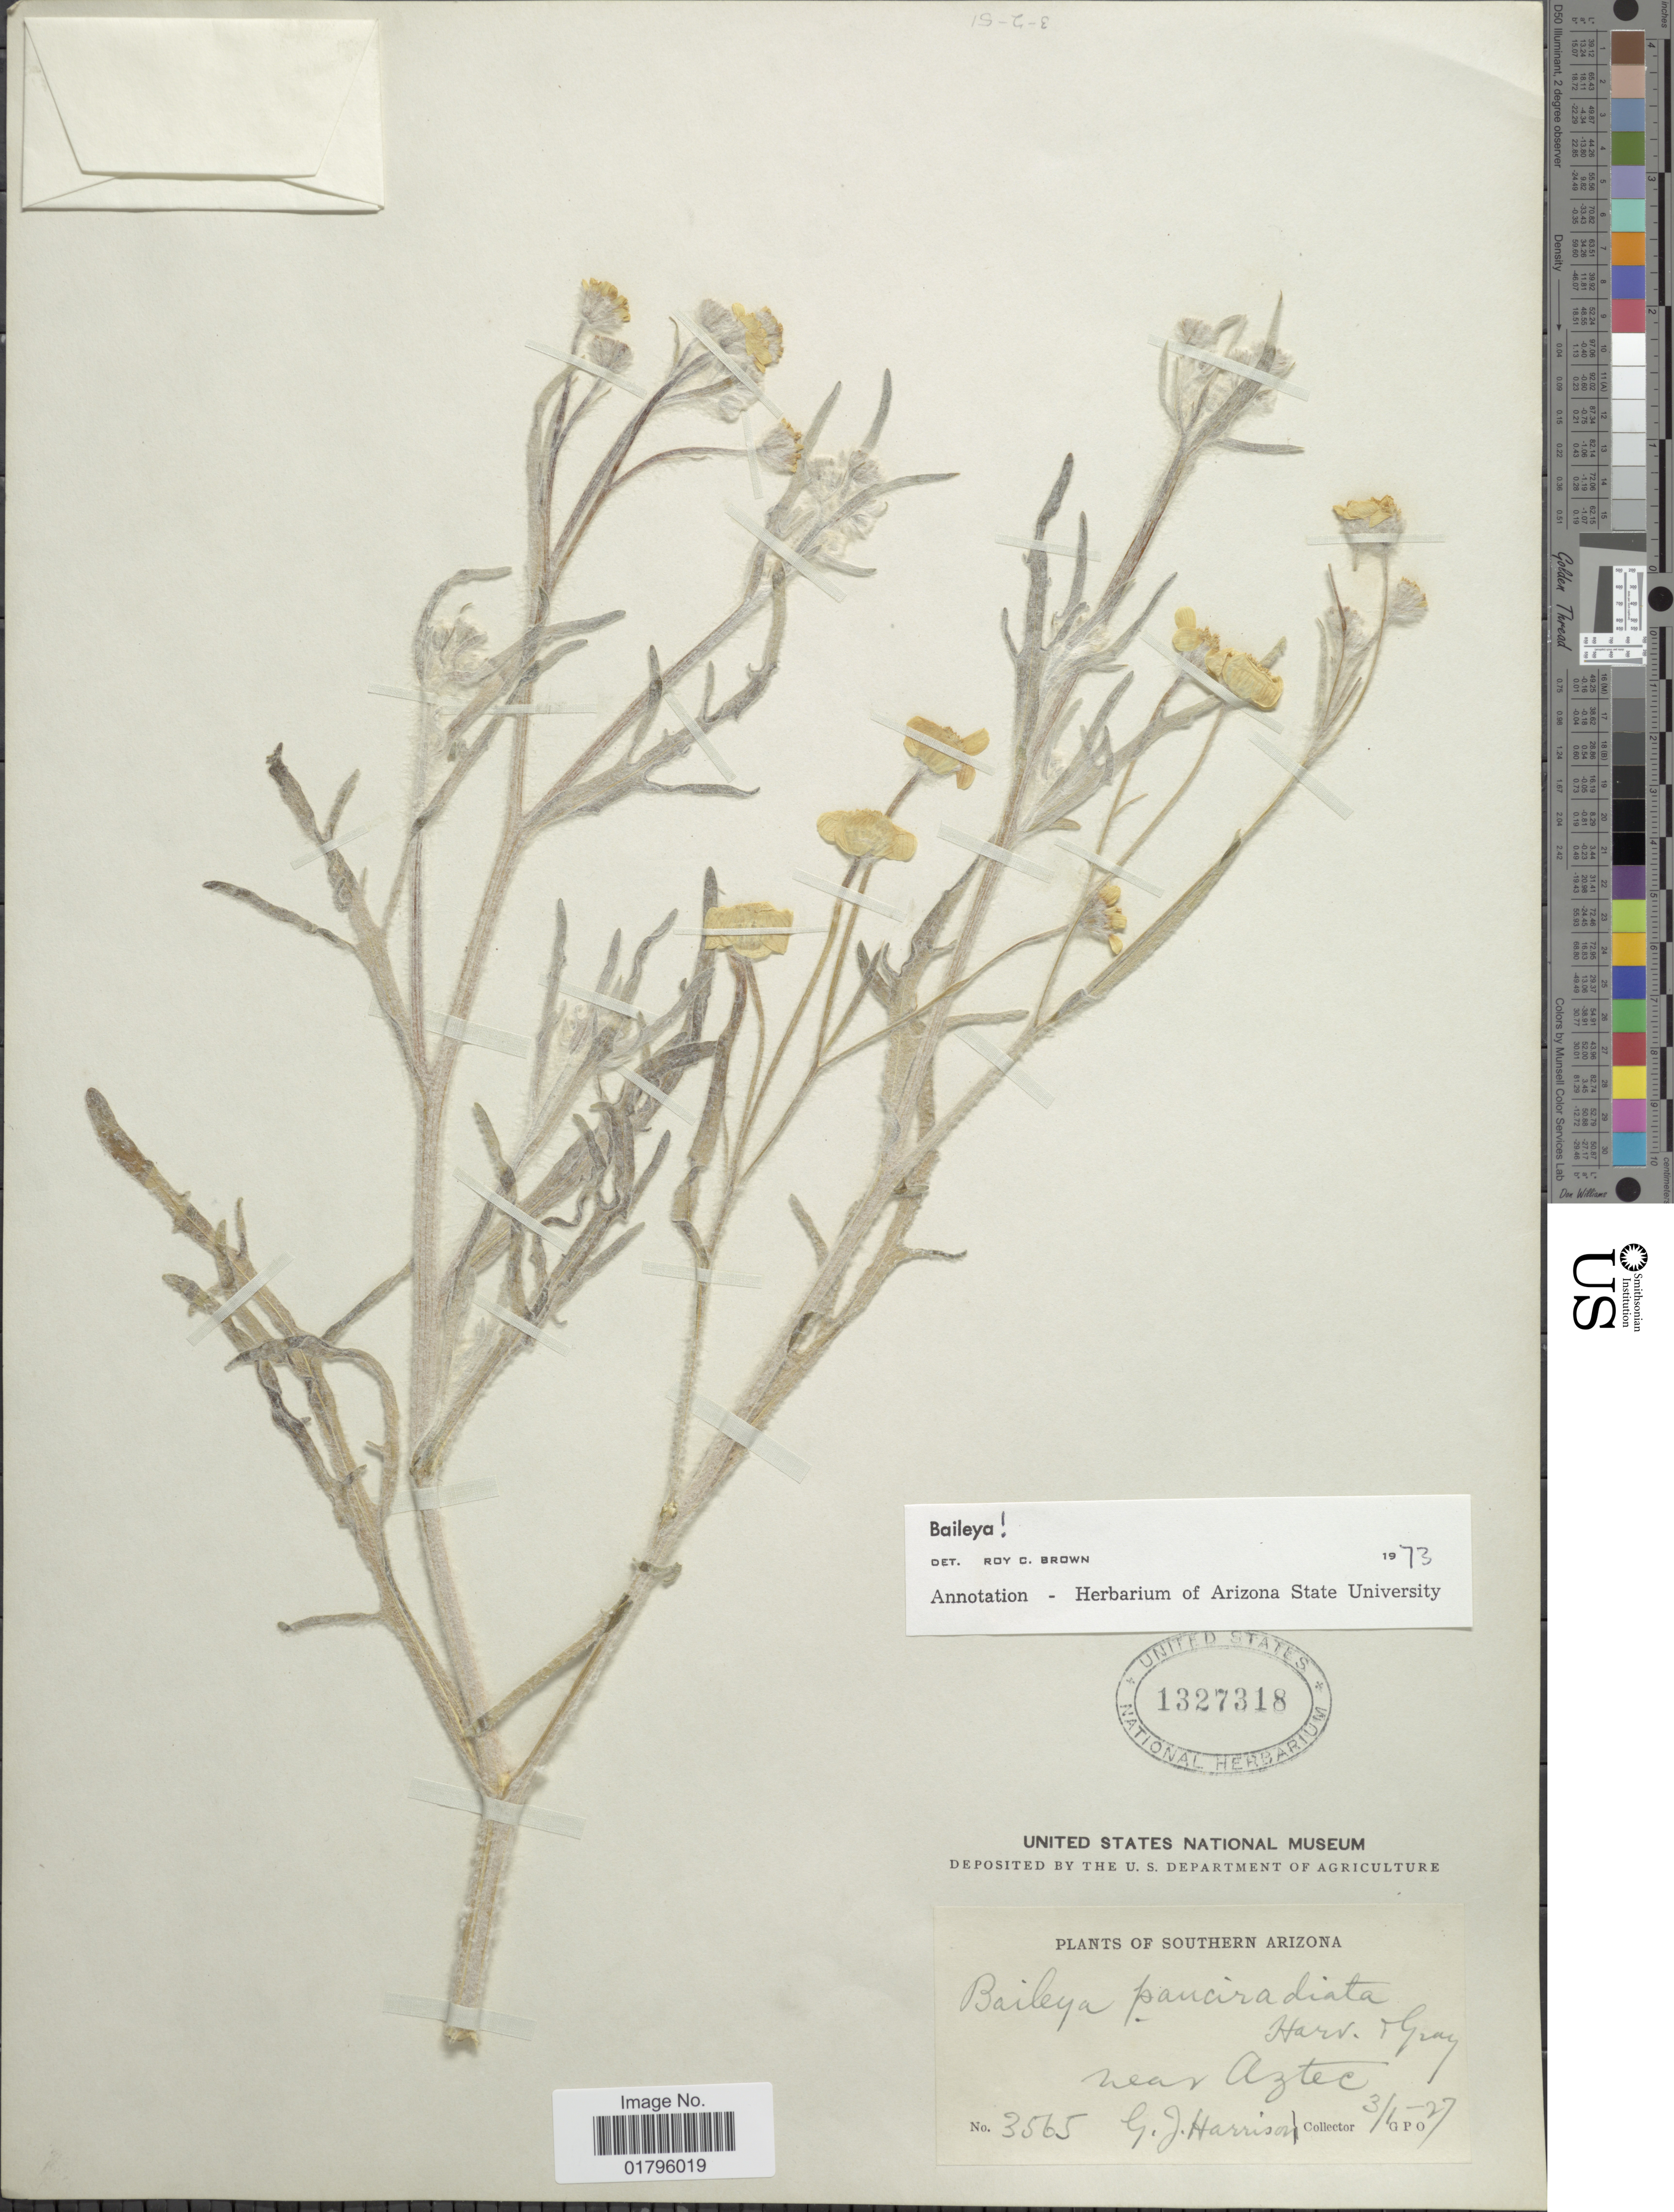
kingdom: Plantae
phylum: Tracheophyta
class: Magnoliopsida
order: Asterales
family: Asteraceae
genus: Baileya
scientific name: Baileya pauciradiata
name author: Harv. & A. Gray ex A. Gray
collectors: G. J. Harrison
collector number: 3565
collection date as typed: Transcribed d/m/y: 1/3/27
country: United States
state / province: Arizona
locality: Southern Arizona, Near Aztec.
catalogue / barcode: US 1327318